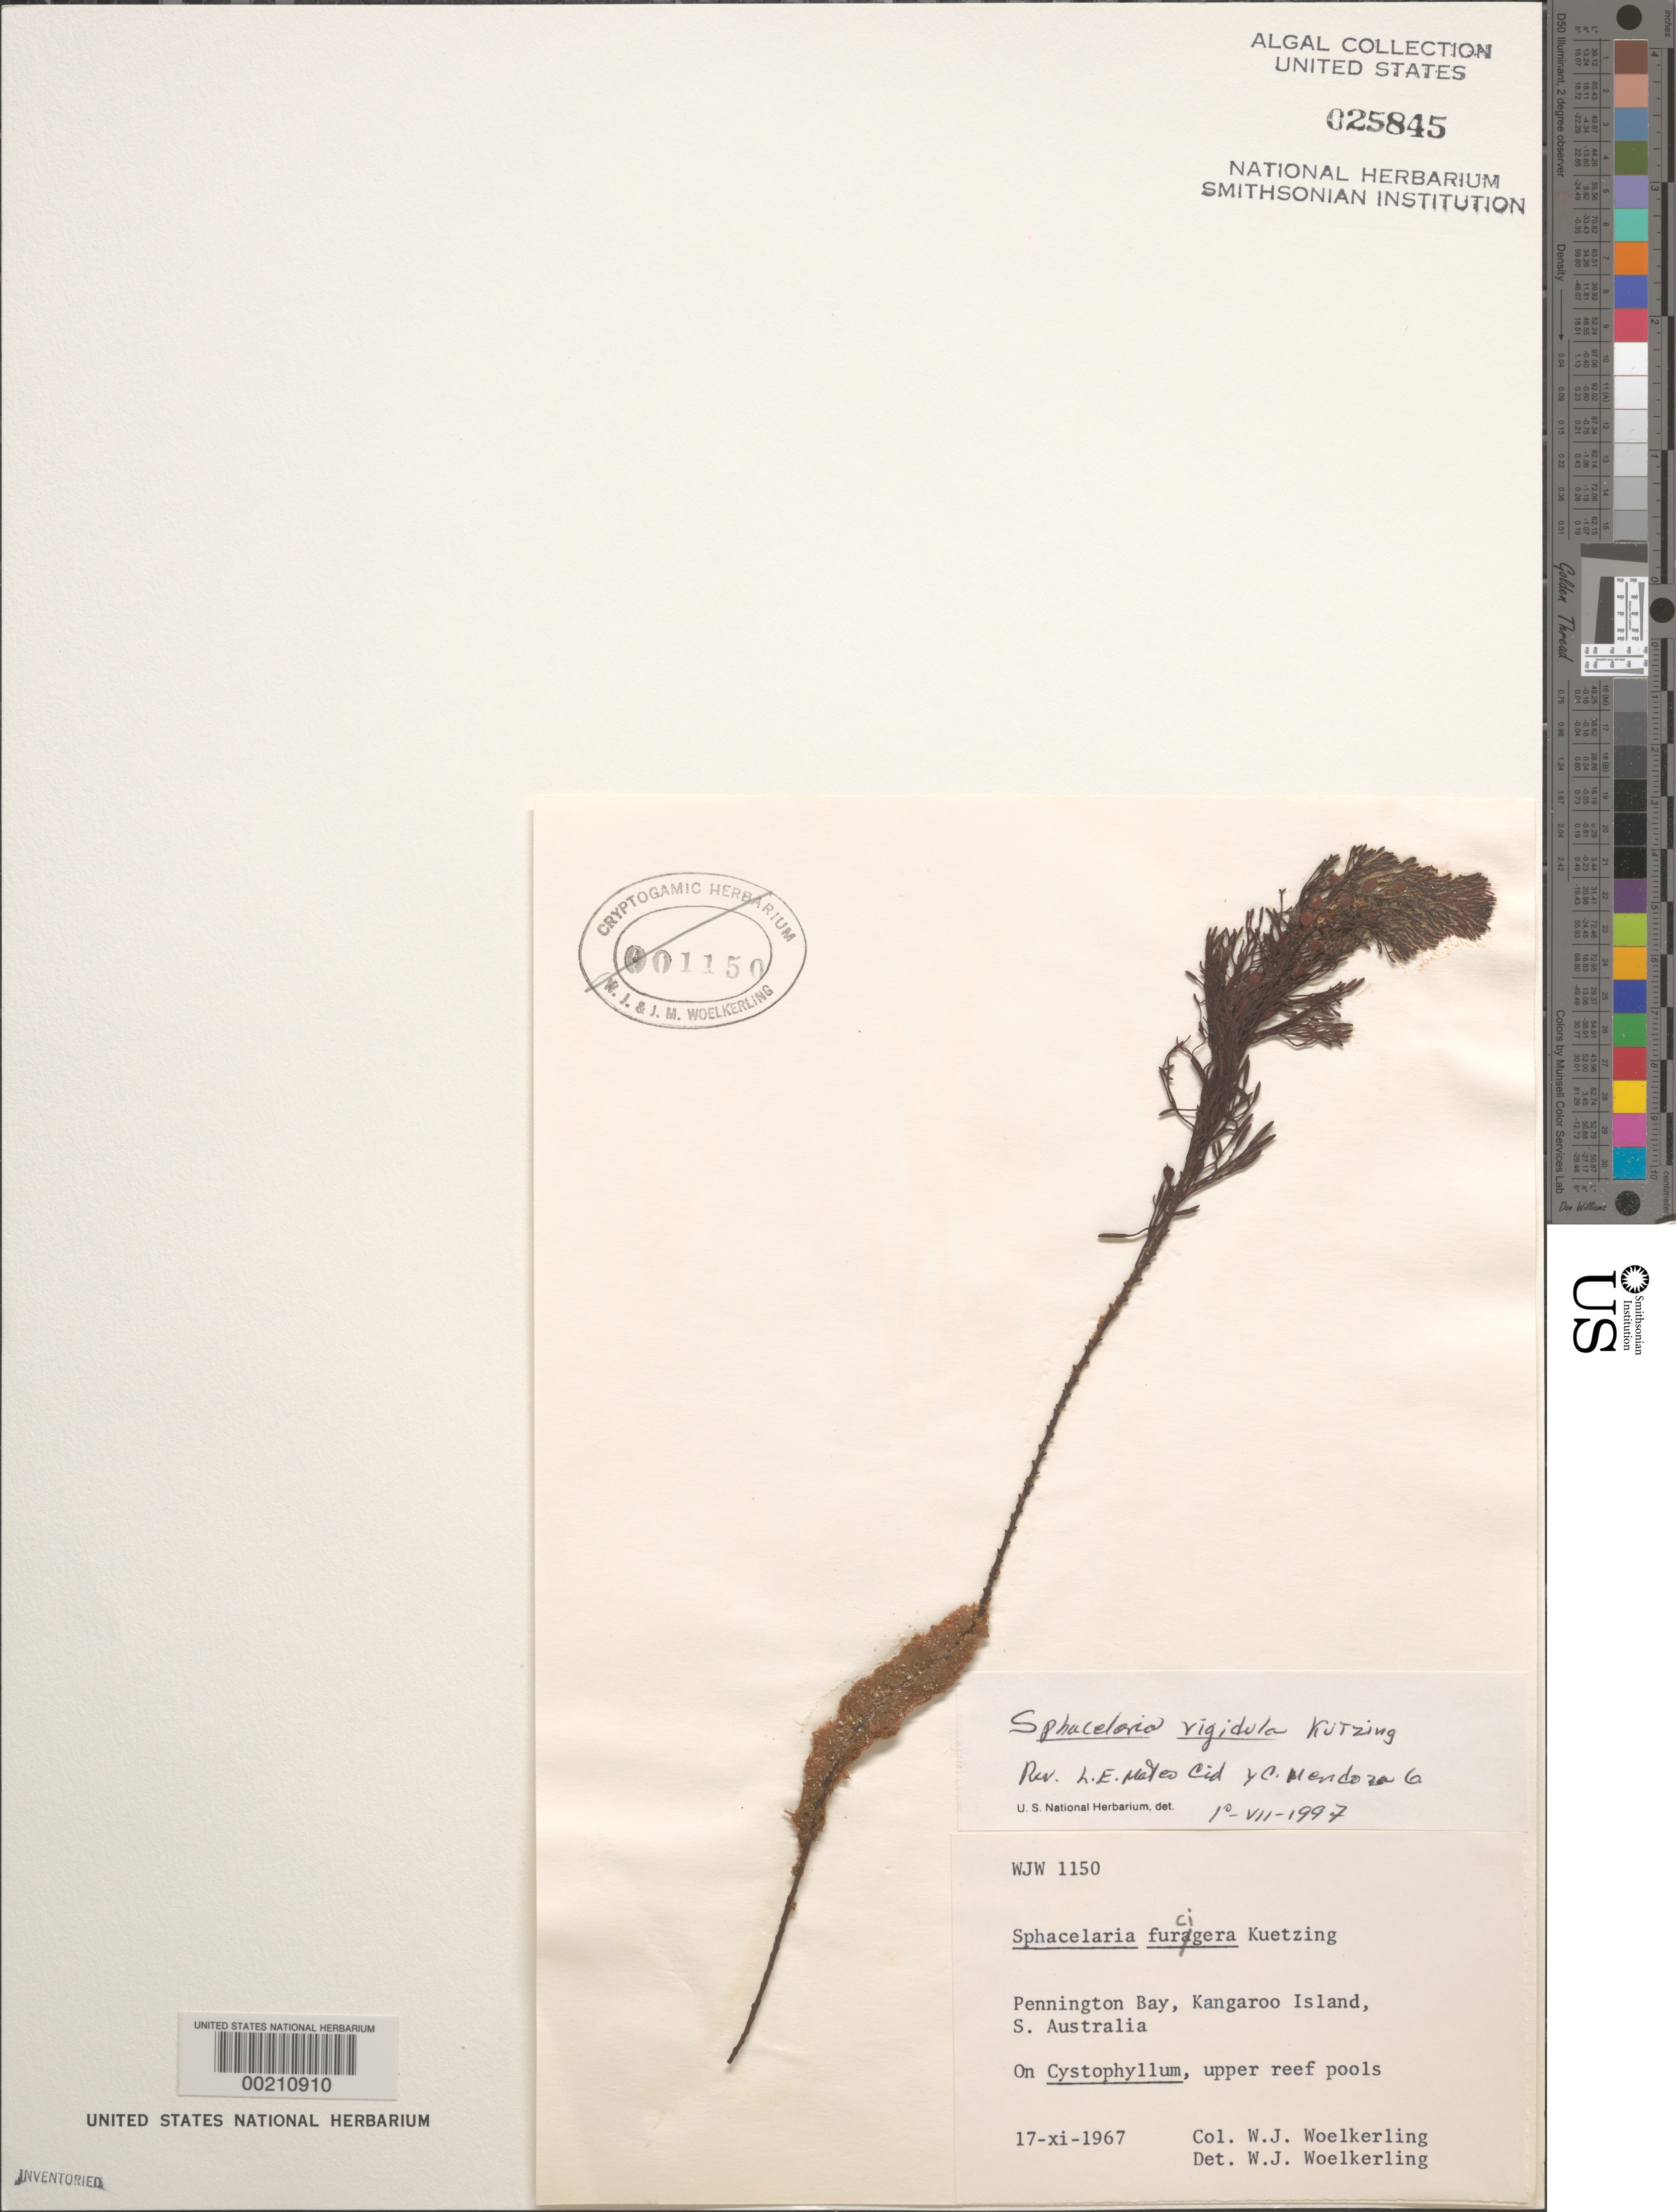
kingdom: Chromista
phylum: Ochrophyta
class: Phaeophyceae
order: Sphacelariales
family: Sphacelariaceae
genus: Sphacelaria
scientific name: Sphacelaria rigidula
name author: Kütz.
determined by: Mendoza G., C.; Mateo. Cid, L. E.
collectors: W. Woelkerling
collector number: WJW 1150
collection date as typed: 17 Nov 1967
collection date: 1967-11-17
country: Australia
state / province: South Australia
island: Kangaroo Island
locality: Pennington Bay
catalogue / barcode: US 25845